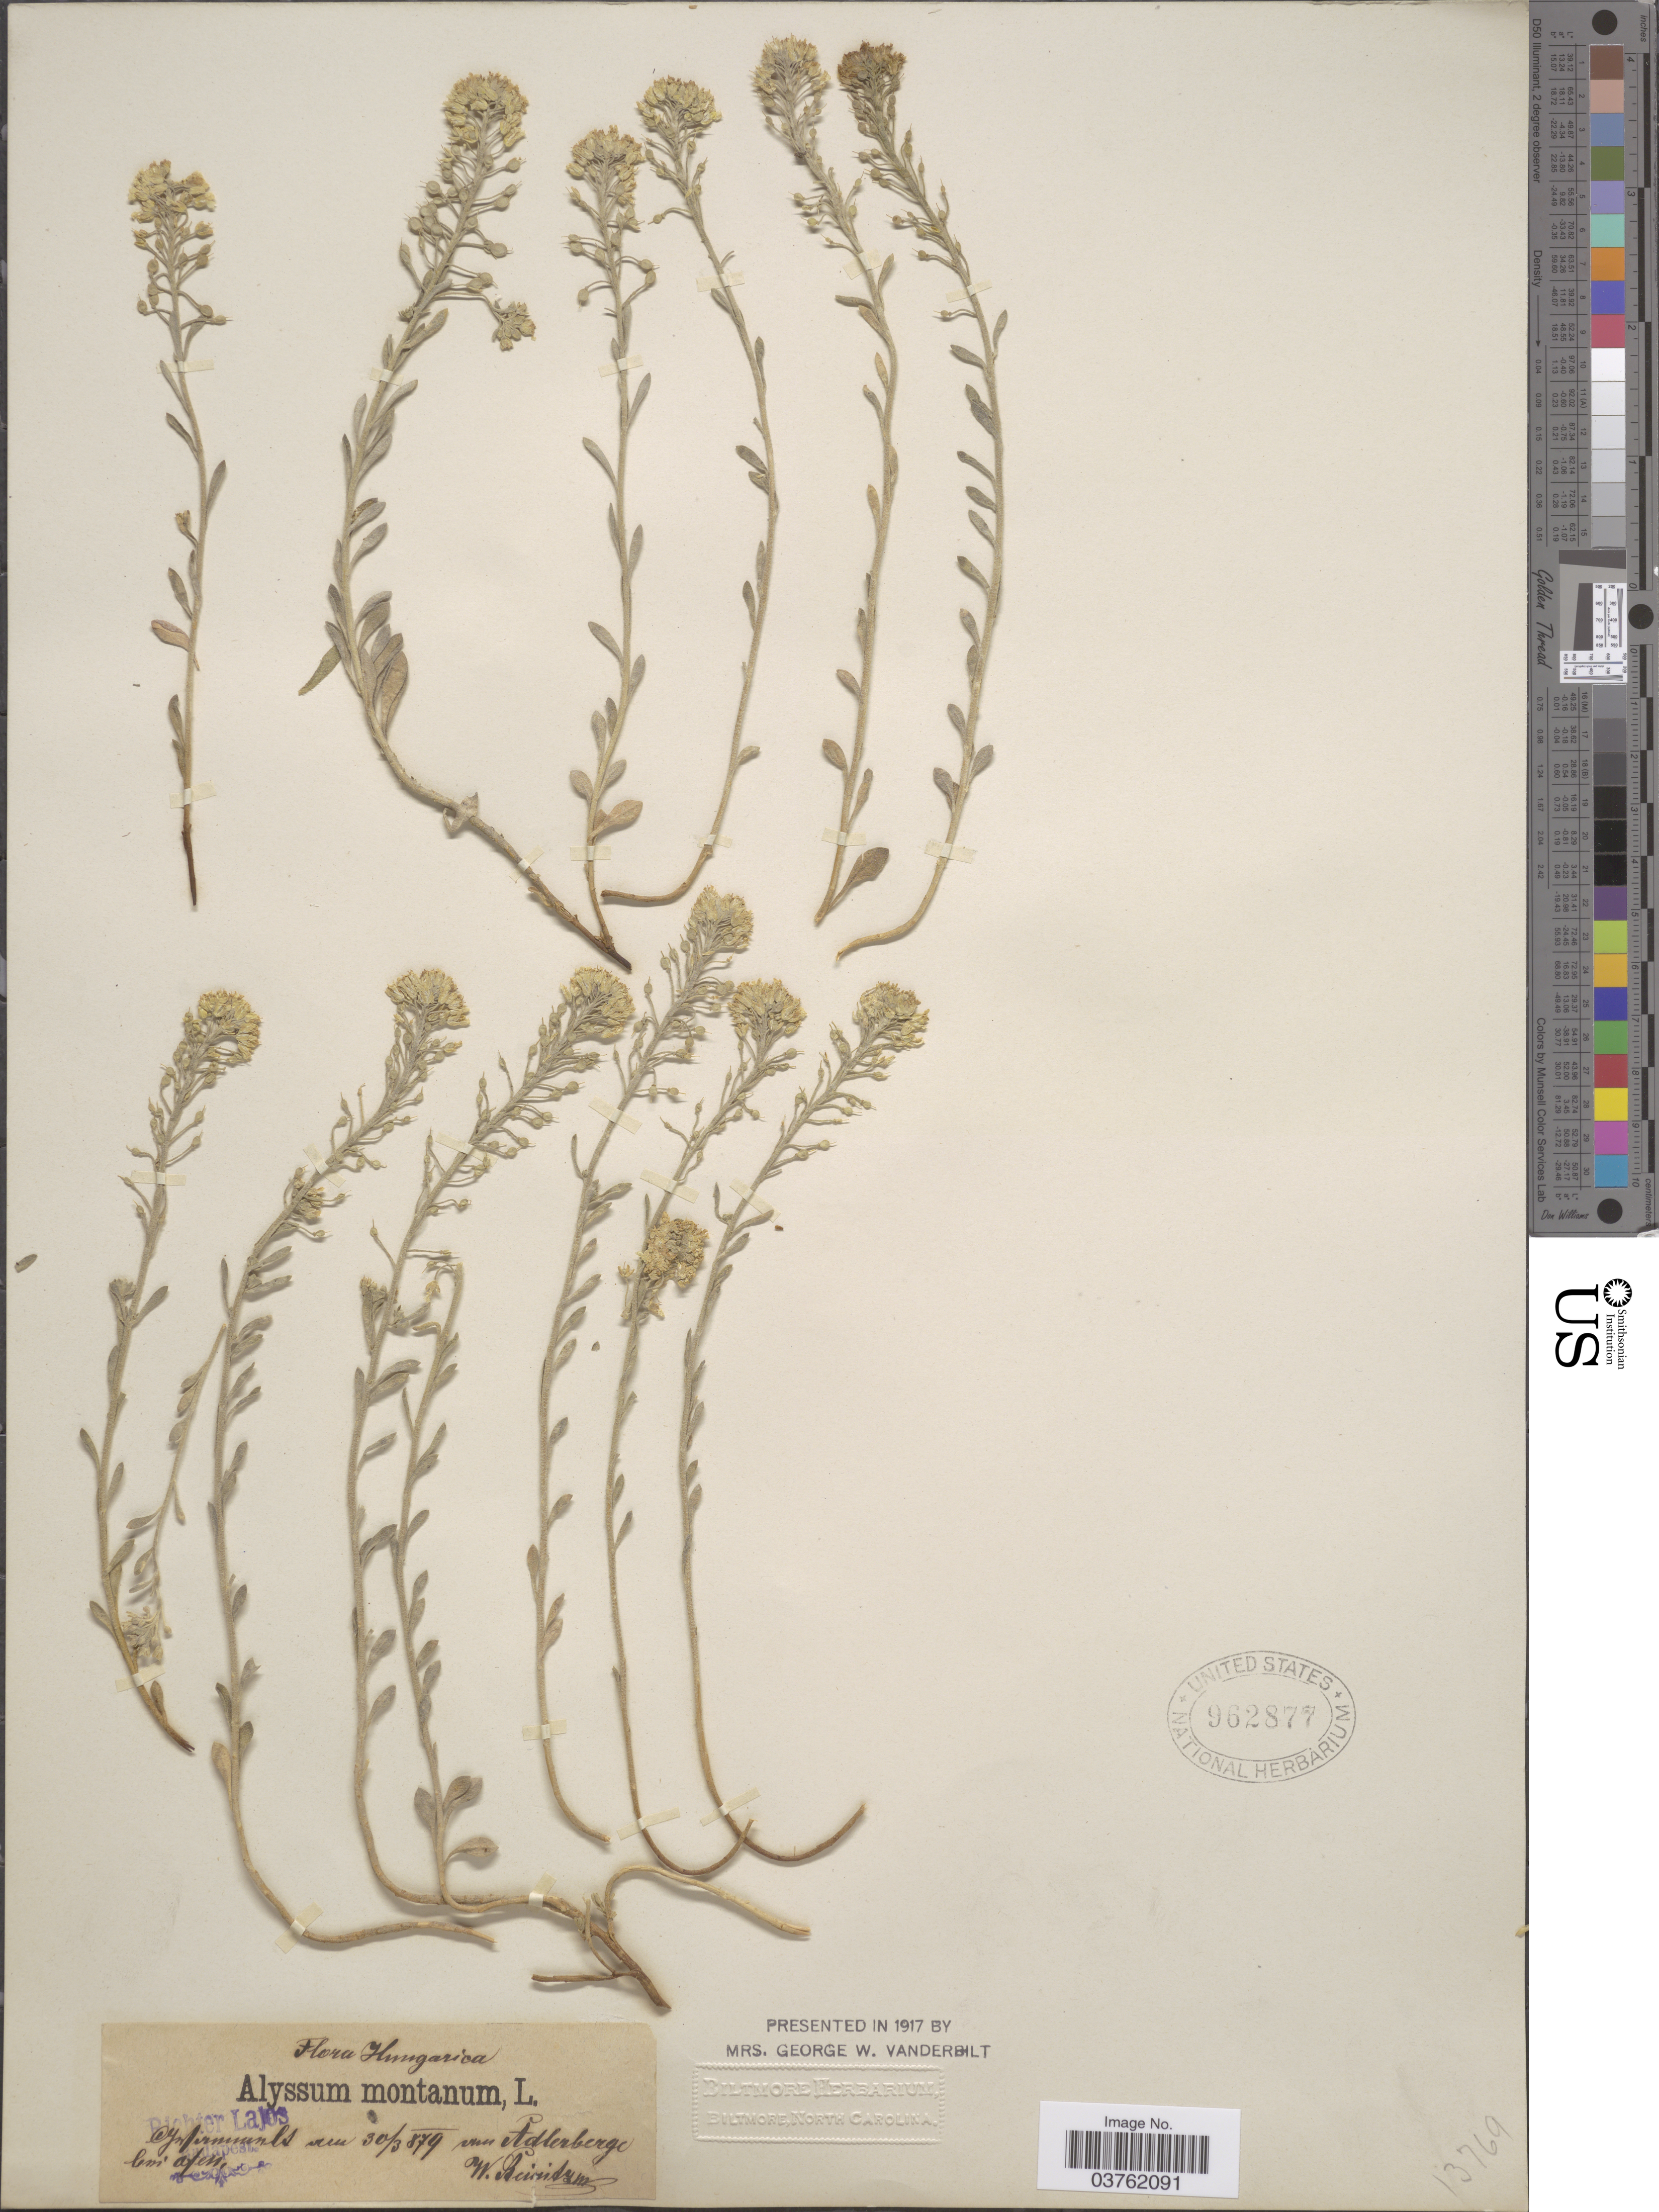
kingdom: Plantae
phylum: Tracheophyta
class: Magnoliopsida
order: Brassicales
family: Brassicaceae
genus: Alyssum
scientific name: Alyssum montanum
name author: L.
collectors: W. Steinitz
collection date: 1879-03-30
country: Hungary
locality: [illegible text] Adlerberge bai[interpreted] Ofen.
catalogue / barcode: US 962877